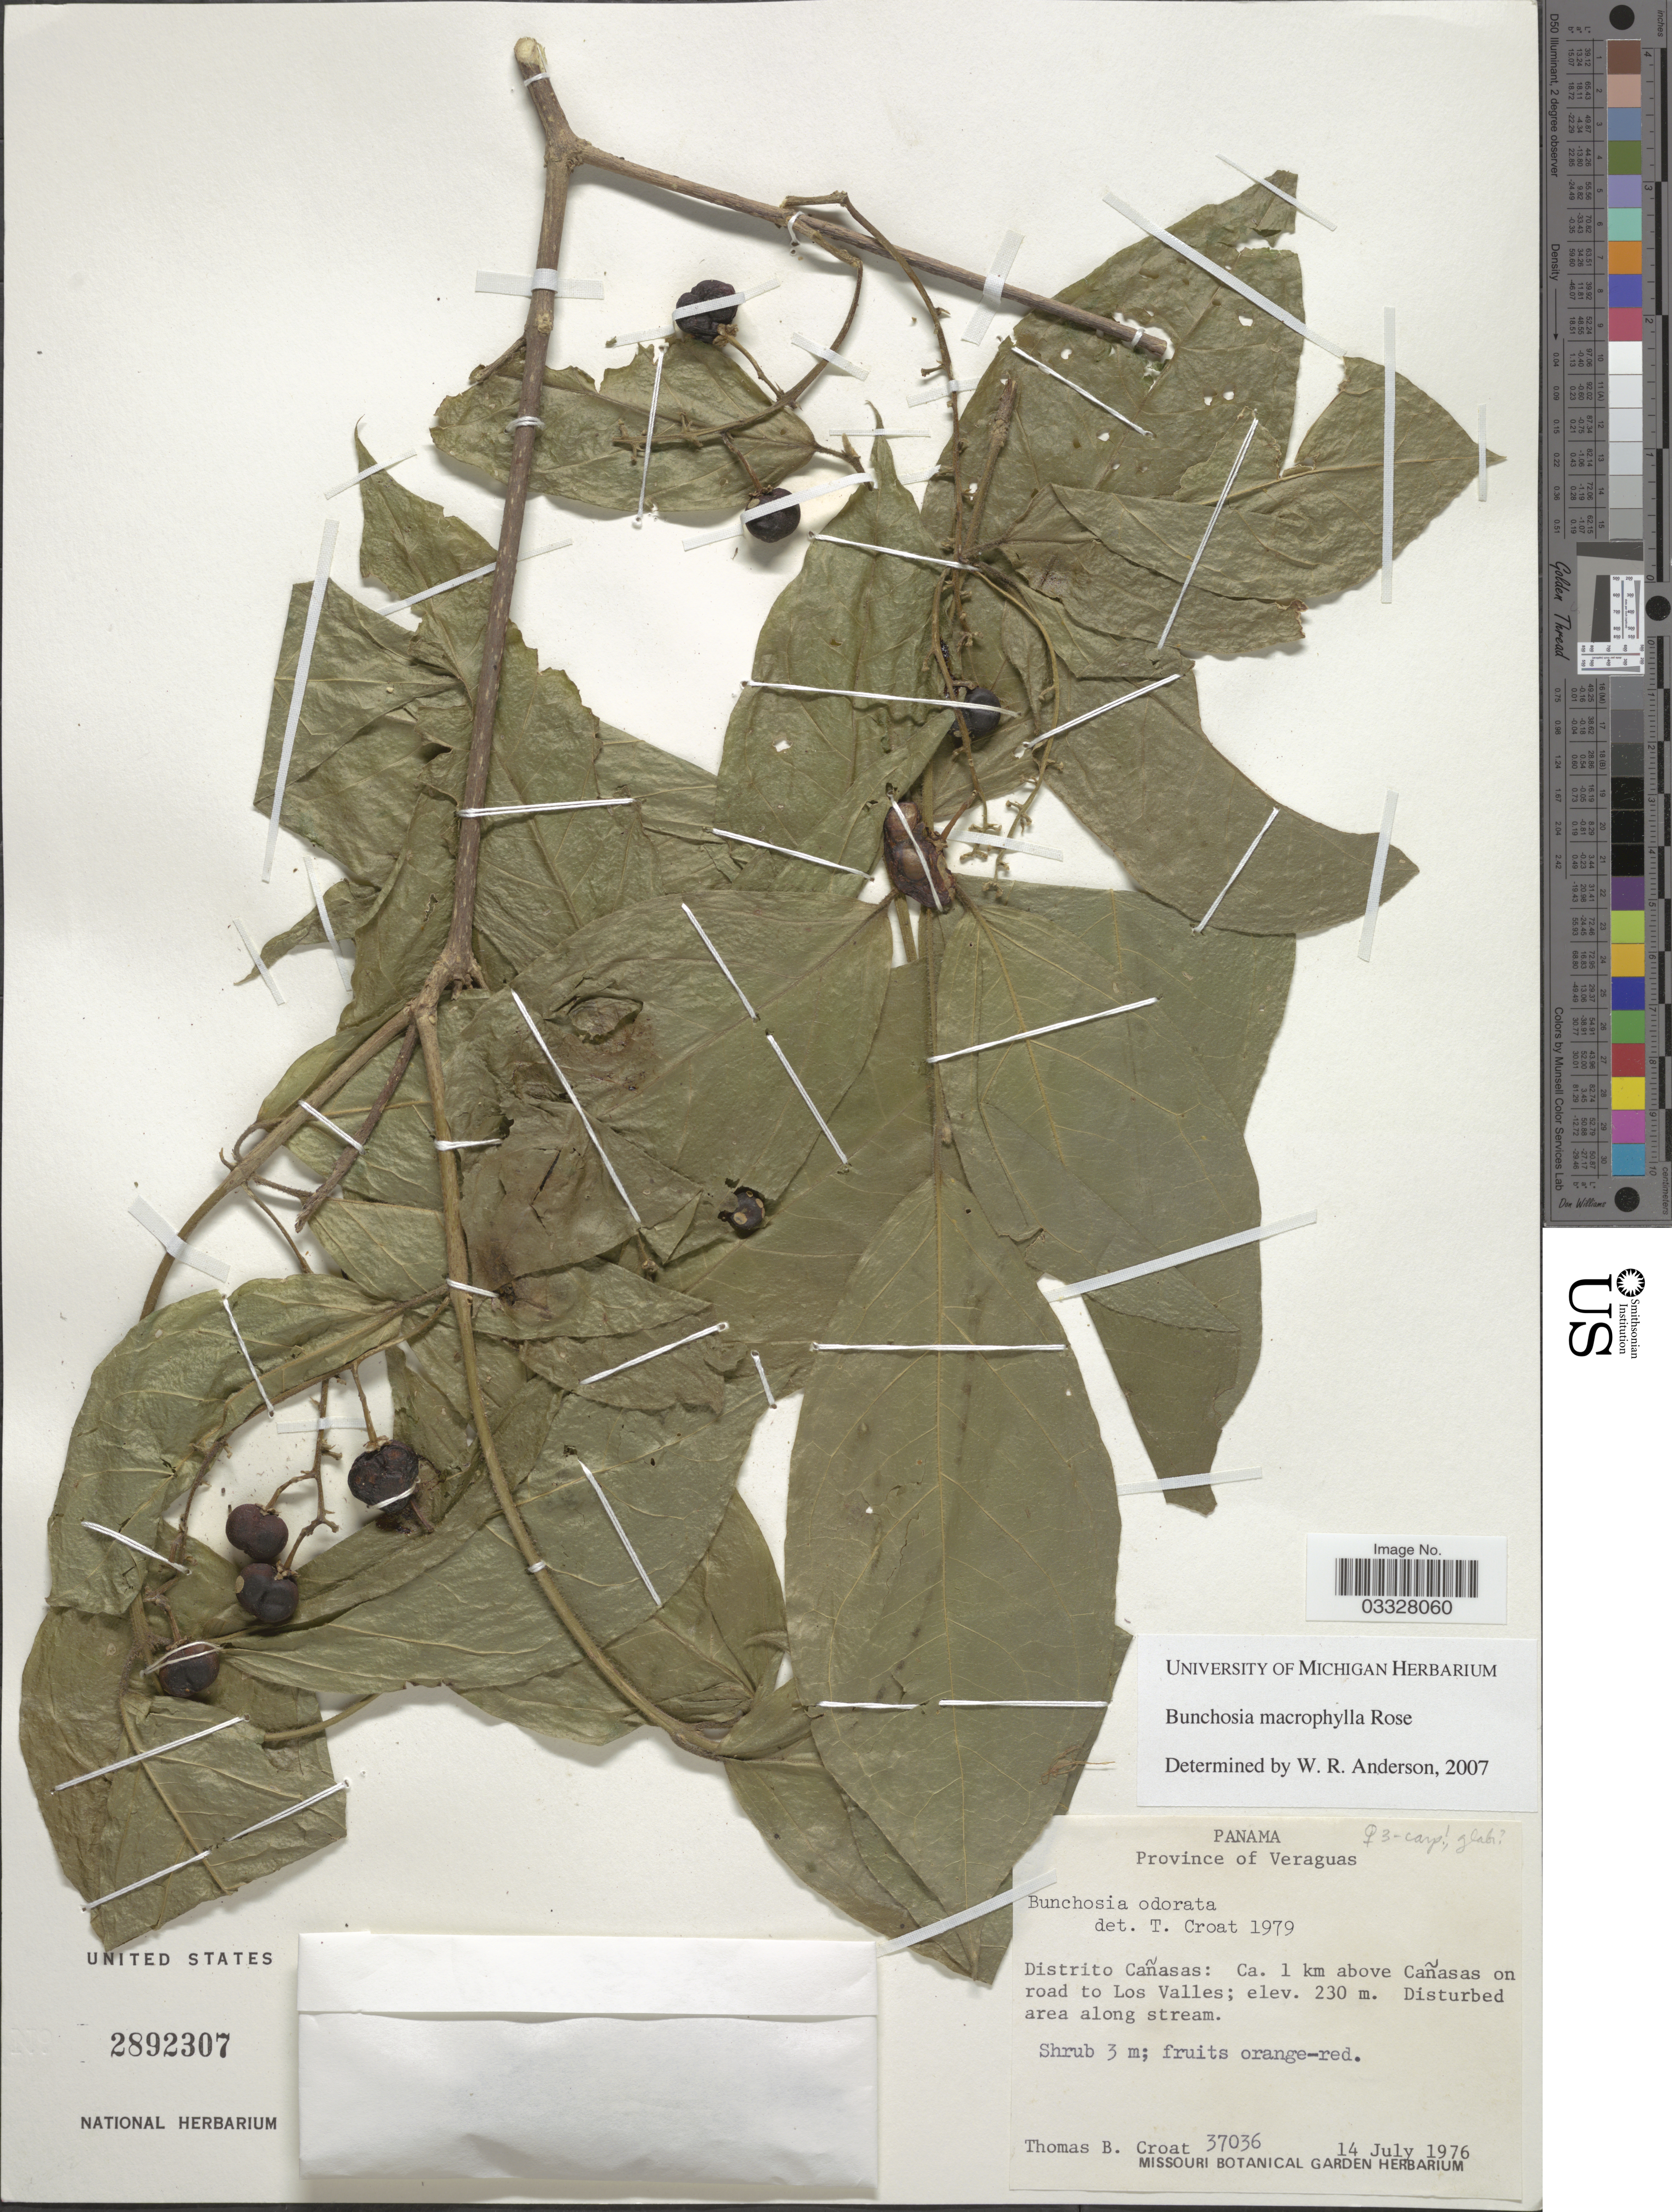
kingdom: Plantae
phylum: Tracheophyta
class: Magnoliopsida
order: Malpighiales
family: Malpighiaceae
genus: Bunchosia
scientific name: Bunchosia macrophylla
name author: Rose ex Donn. Sm. in Pittier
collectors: T. B. Croat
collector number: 37036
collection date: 1976-07-14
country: Panama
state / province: Veraguas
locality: Distrito Cañasas: Ca. 1 km above Cañasas on road to Los Valles.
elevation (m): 230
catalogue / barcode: US 2892307